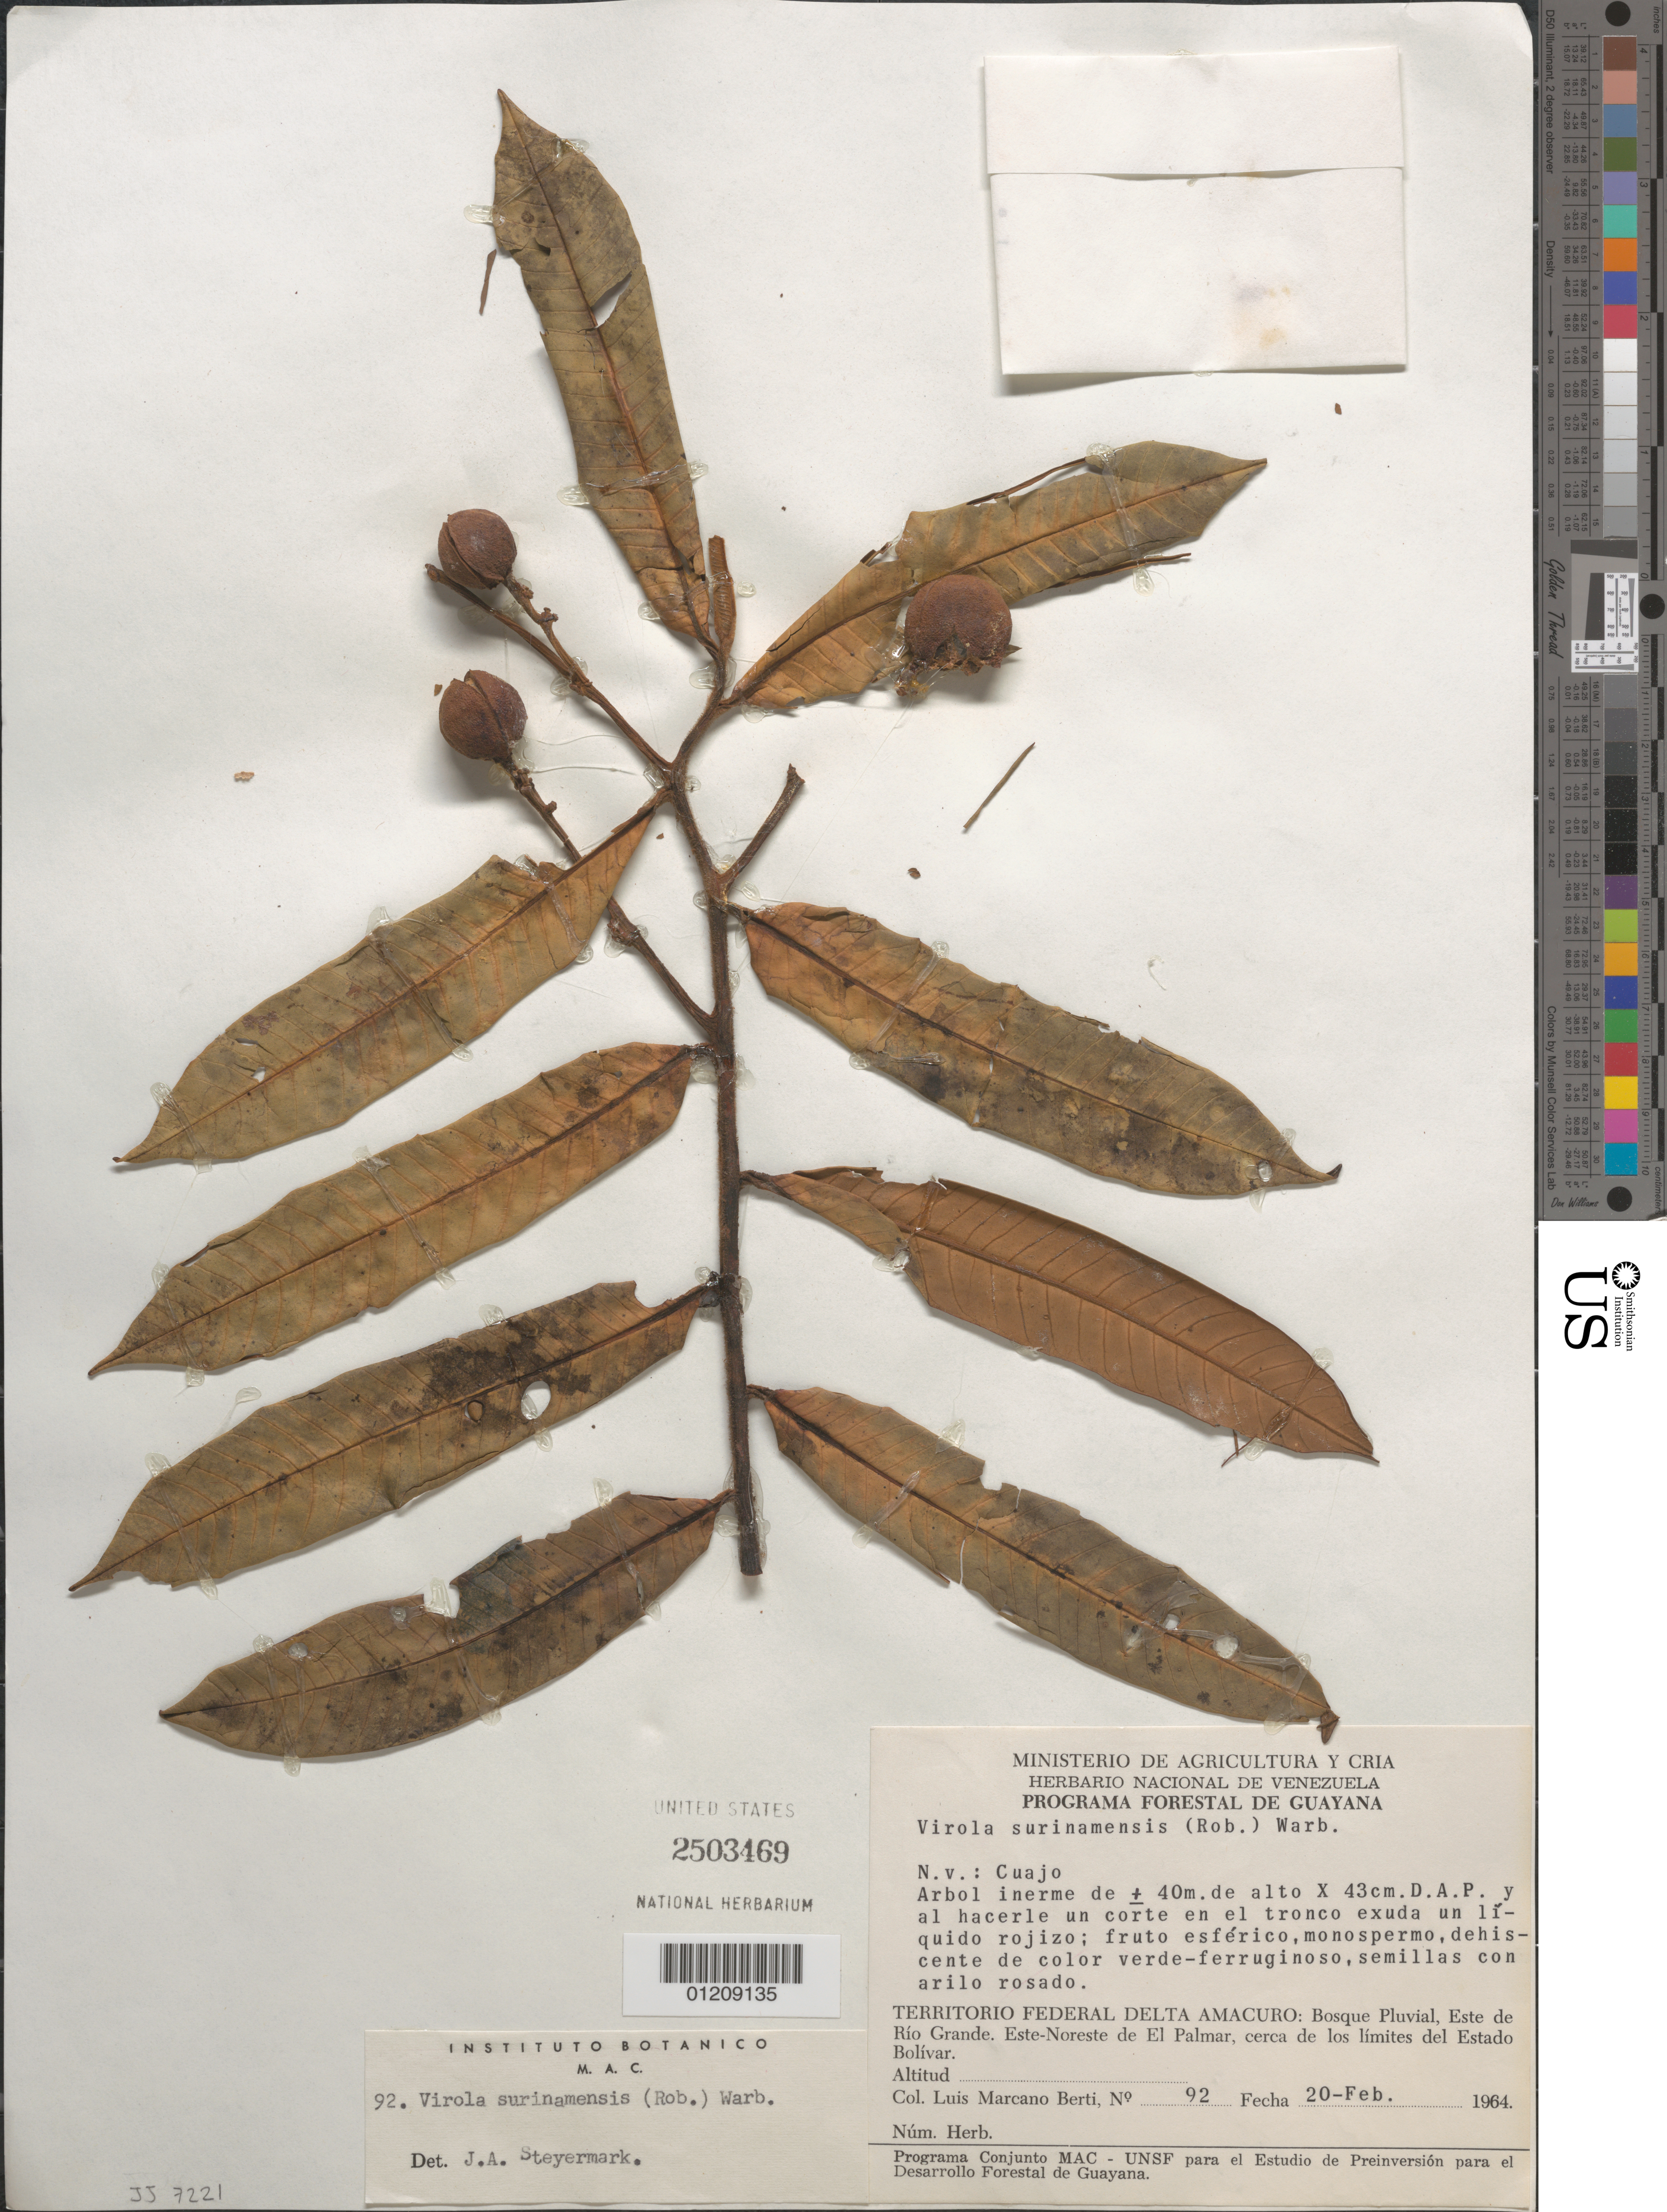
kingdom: Plantae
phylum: Tracheophyta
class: Magnoliopsida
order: Magnoliales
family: Myristicaceae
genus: Virola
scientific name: Virola surinamensis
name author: (Rol.) Warb.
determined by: Steyermark, Julian A., (VEN)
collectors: L. Marcano-Berti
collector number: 92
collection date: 1964-02-20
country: Venezuela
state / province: Delta Amacuro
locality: Este de Rio Grande. Este-Noreste de El Palmar, cerca de los limites del Estado Bolivar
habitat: Bosque pluvial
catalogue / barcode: US 2503469